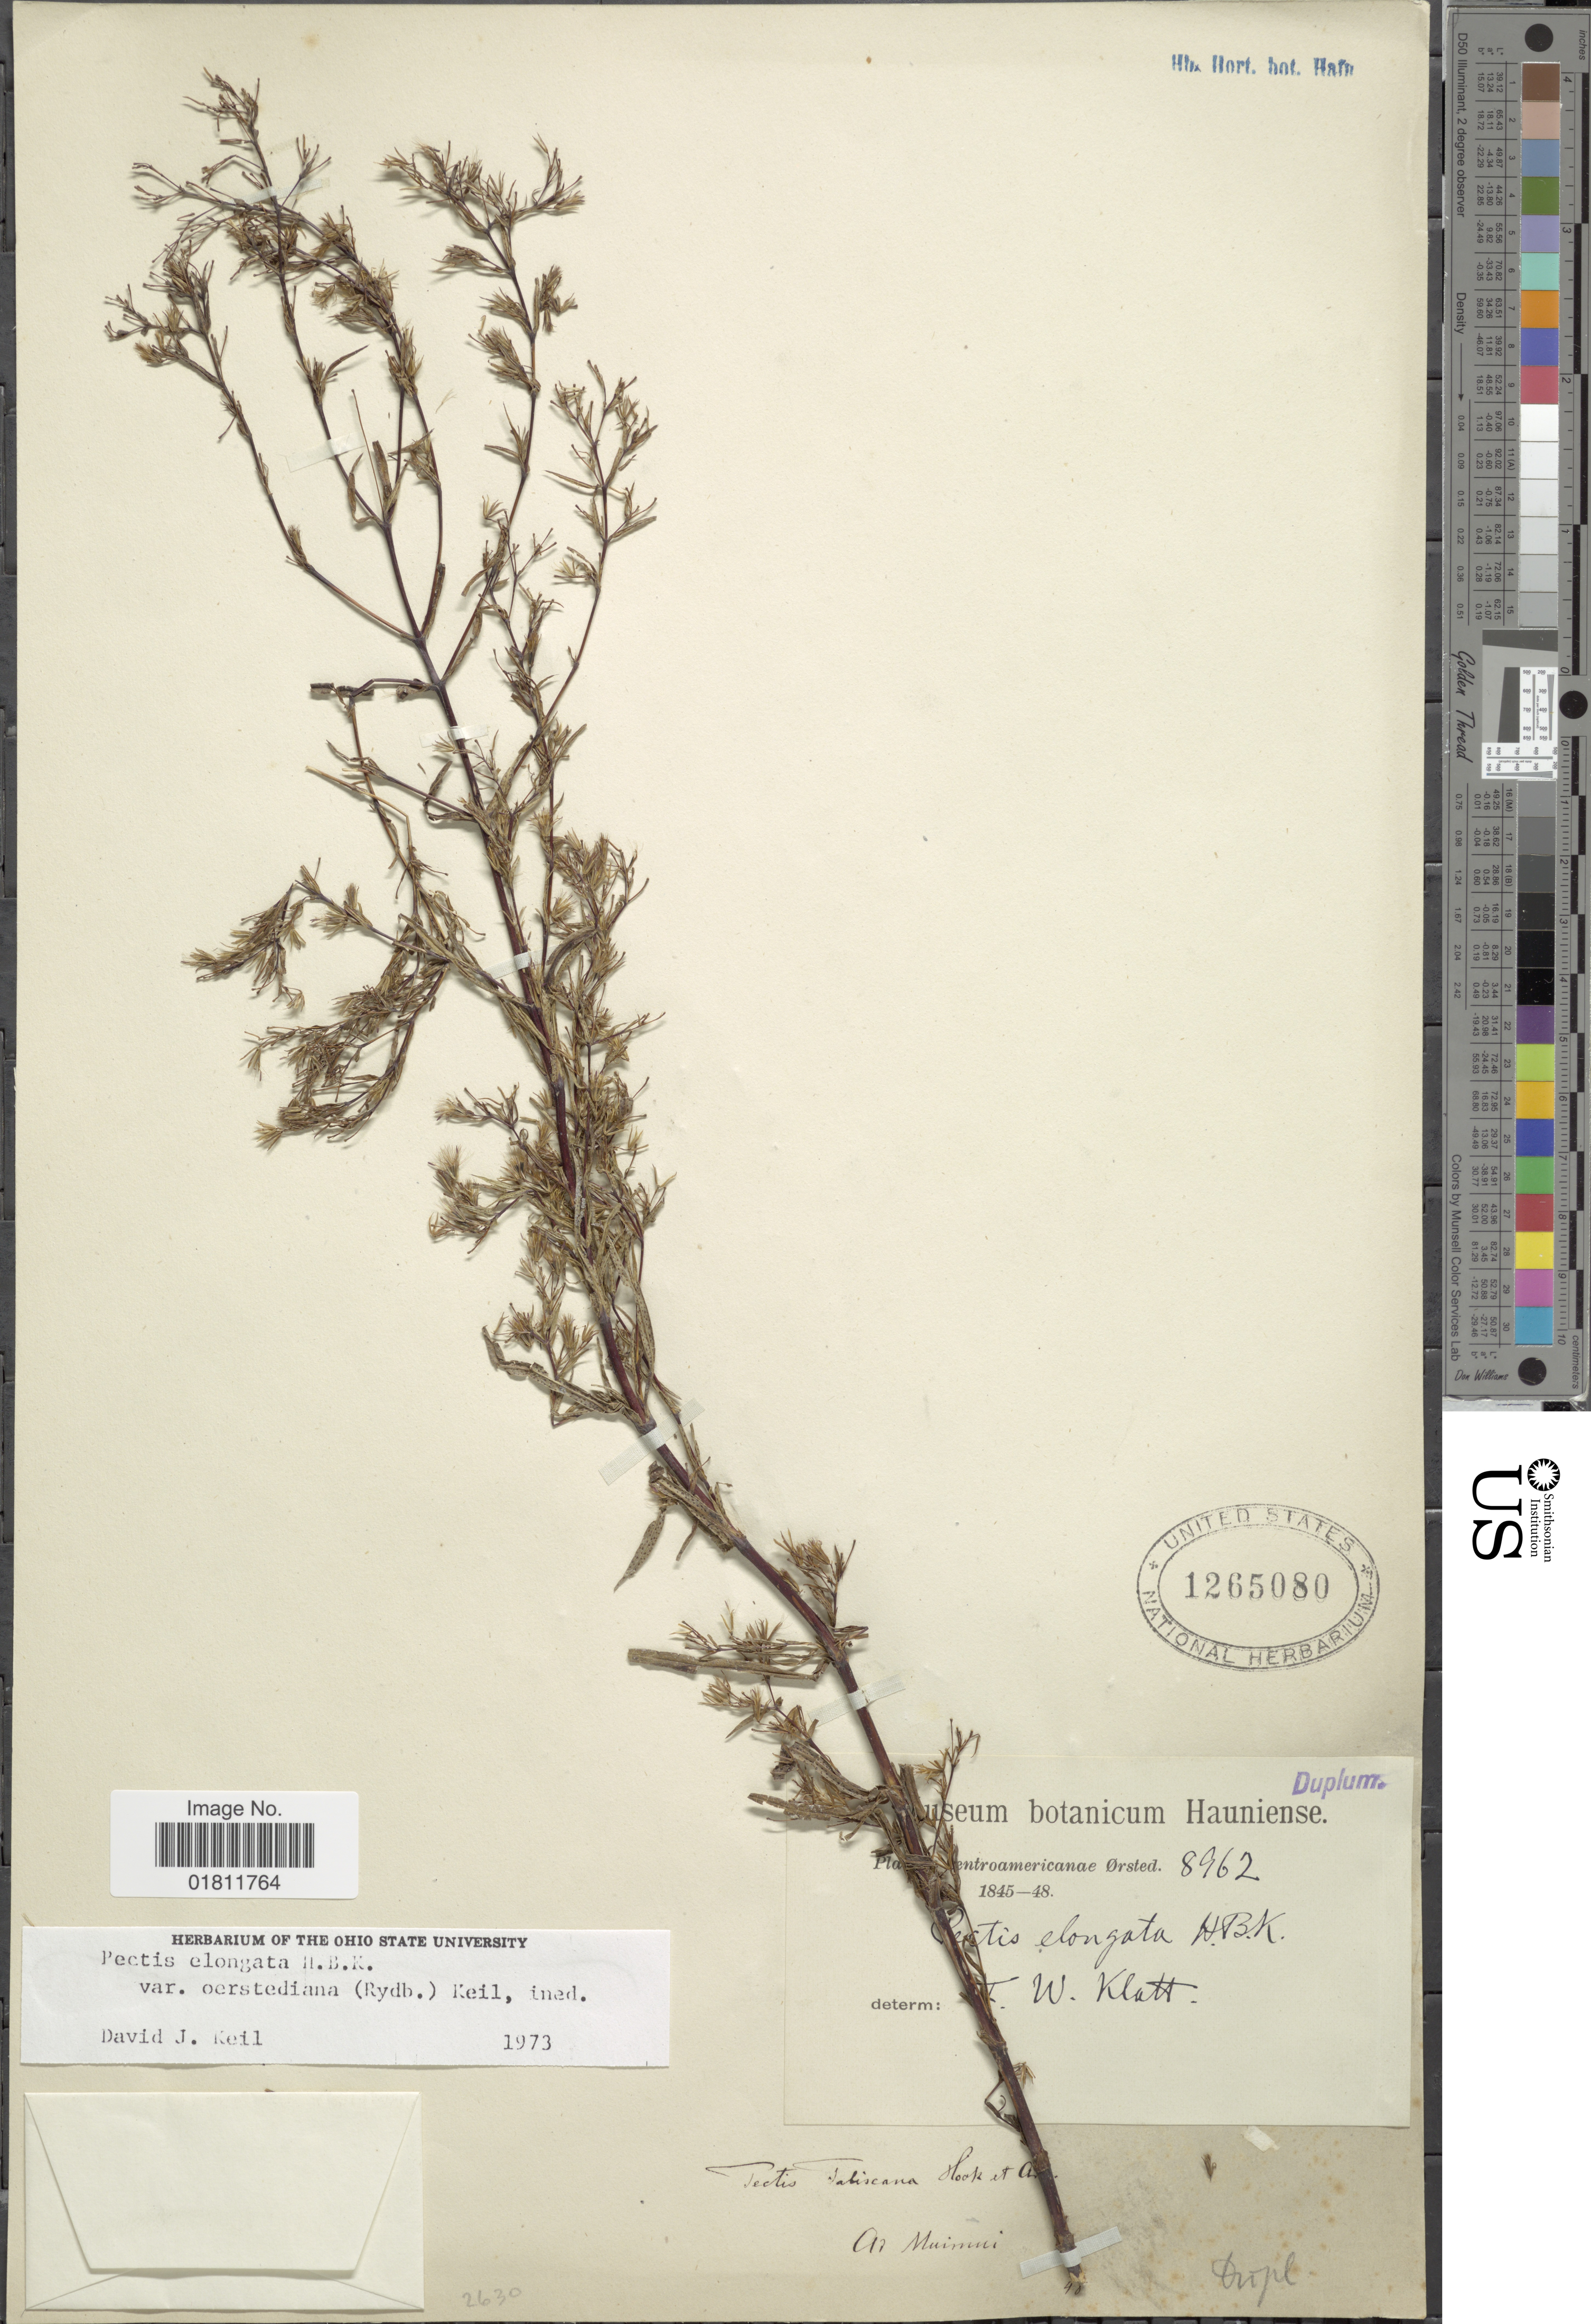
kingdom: Plantae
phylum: Tracheophyta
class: Magnoliopsida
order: Asterales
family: Asteraceae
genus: Pectis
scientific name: Pectis elongata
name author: Kunth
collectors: Ørsted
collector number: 8962?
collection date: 1845/1848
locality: An Maimui [interpreted] [unsure placement] Centroamericanae.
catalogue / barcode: US 1265080